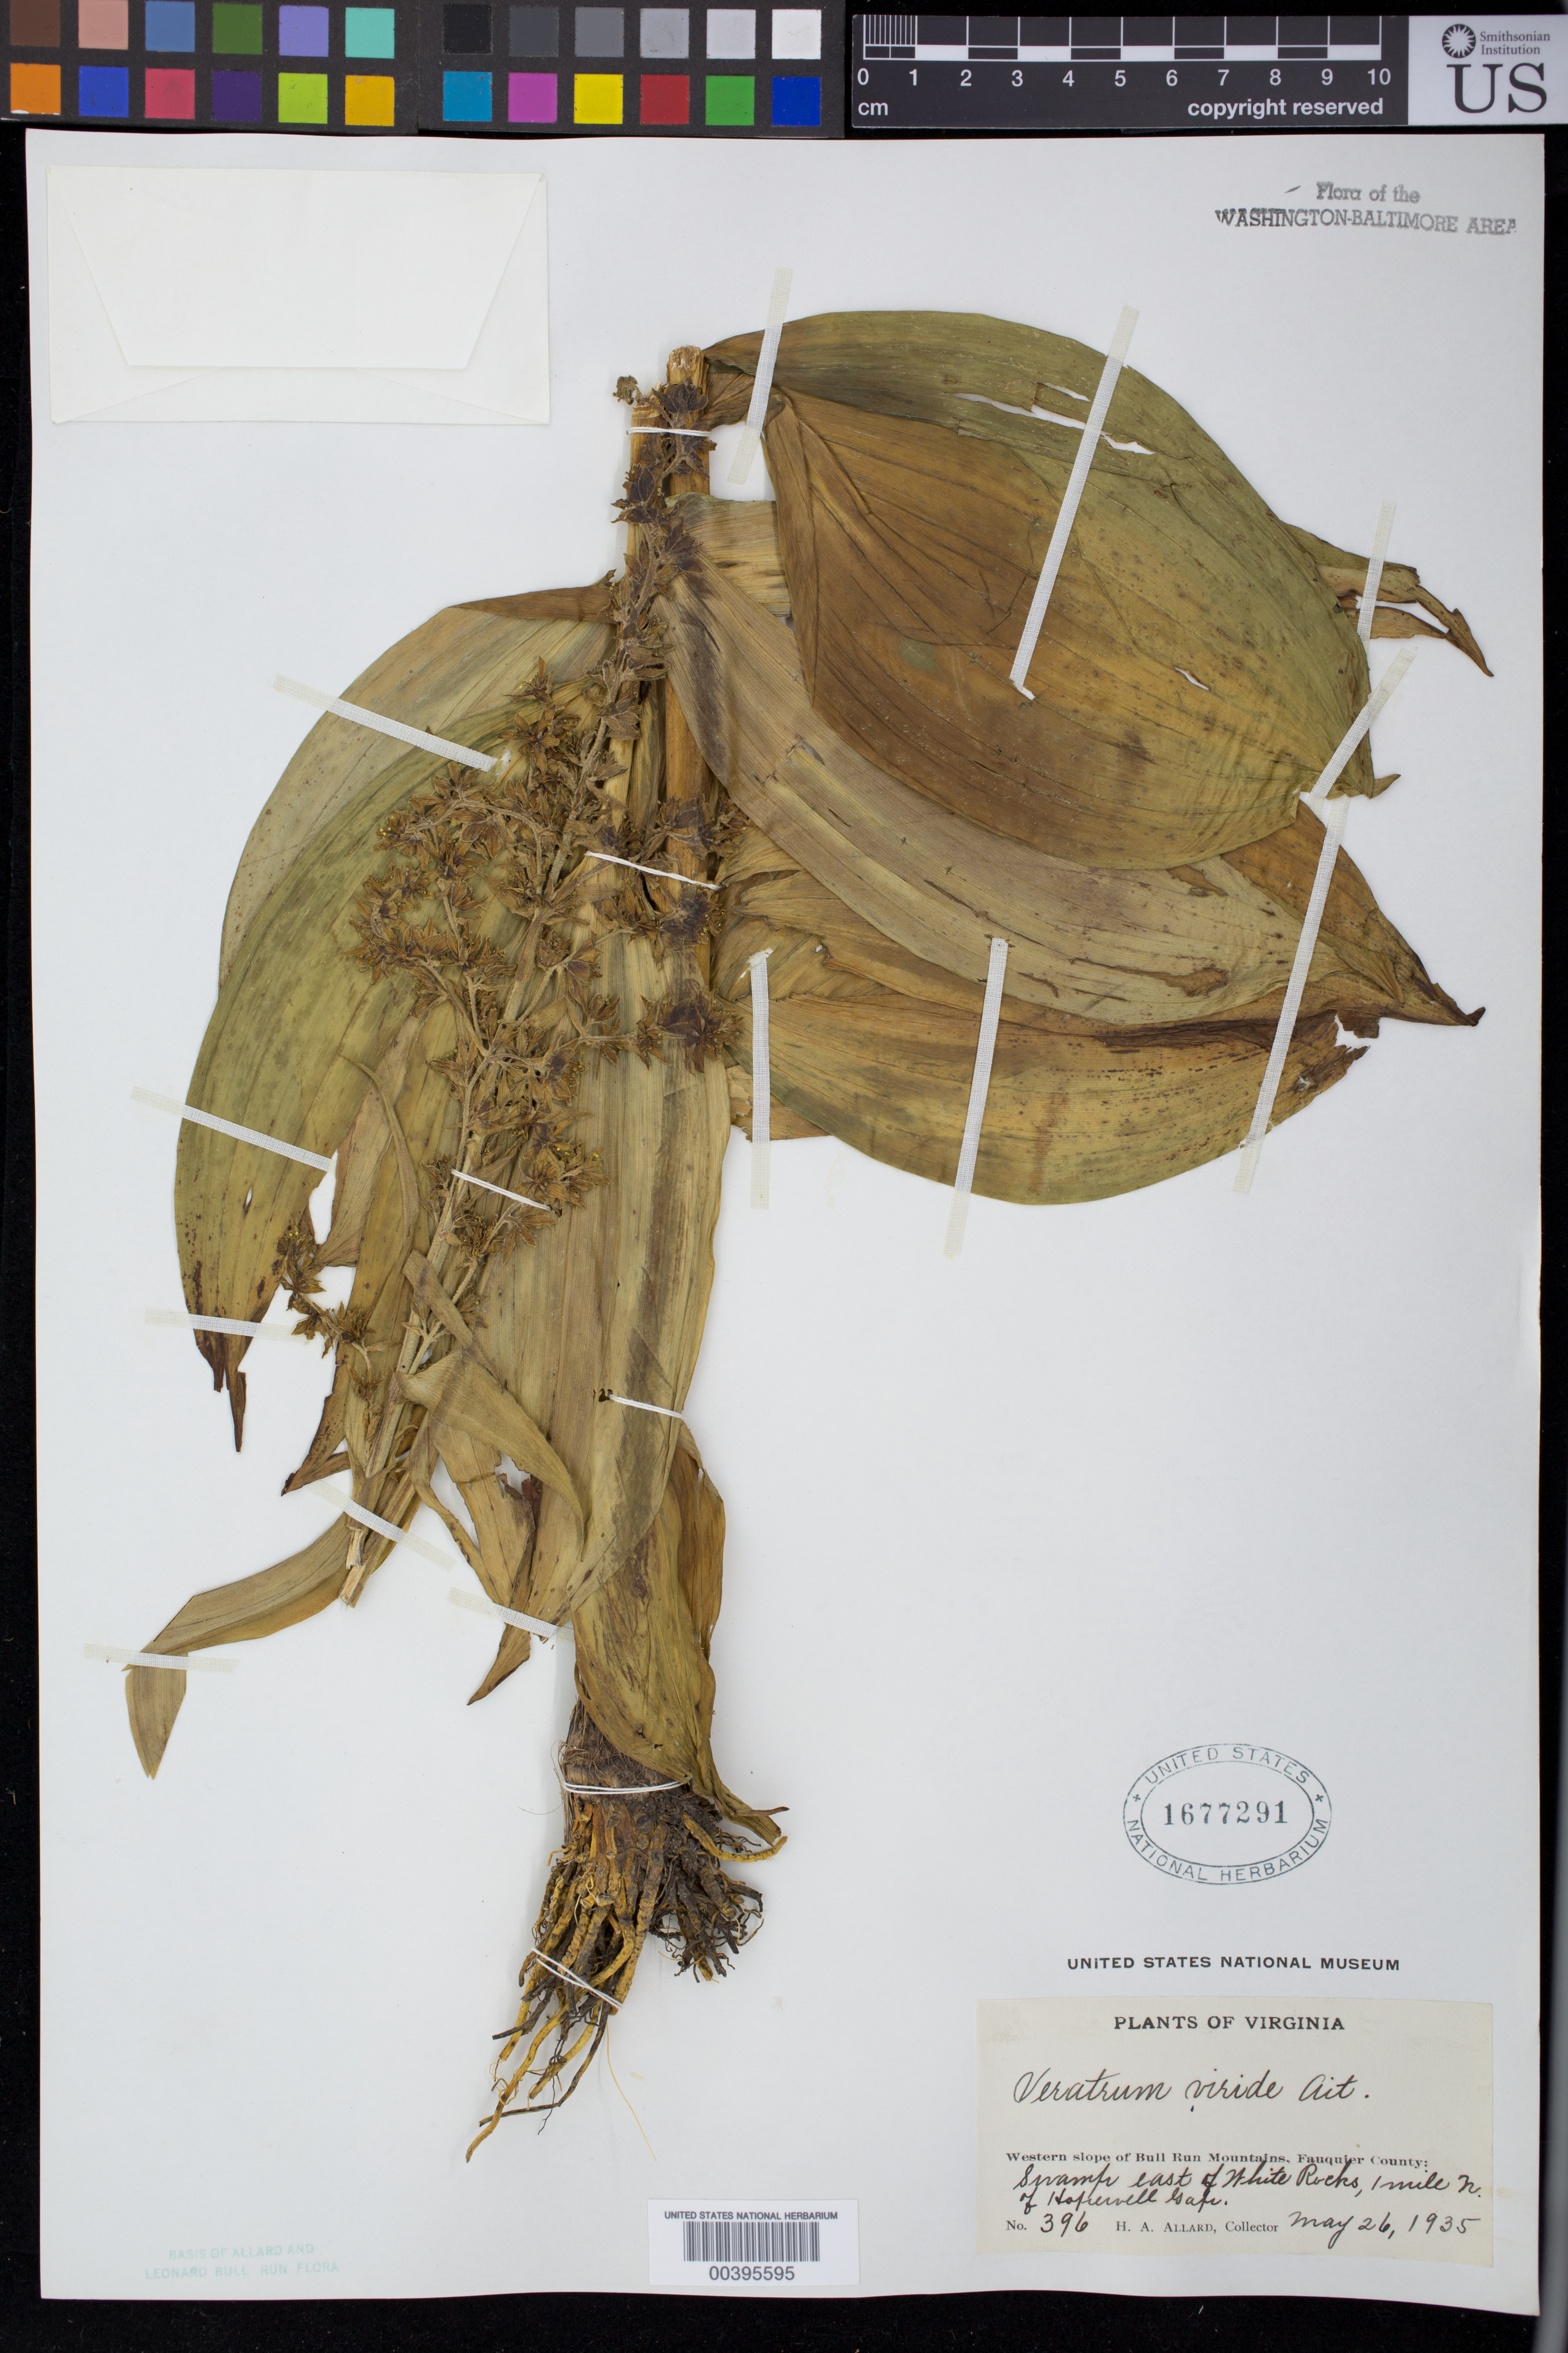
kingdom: Plantae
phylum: Tracheophyta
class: Liliopsida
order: Liliales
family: Melanthiaceae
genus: Veratrum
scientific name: Veratrum viride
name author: Aiton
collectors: H. A. Allard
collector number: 396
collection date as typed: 26 May 1935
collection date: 1935-05-26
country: United States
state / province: Virginia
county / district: Fauquier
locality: North of Hopewell Gap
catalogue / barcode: US 1677291